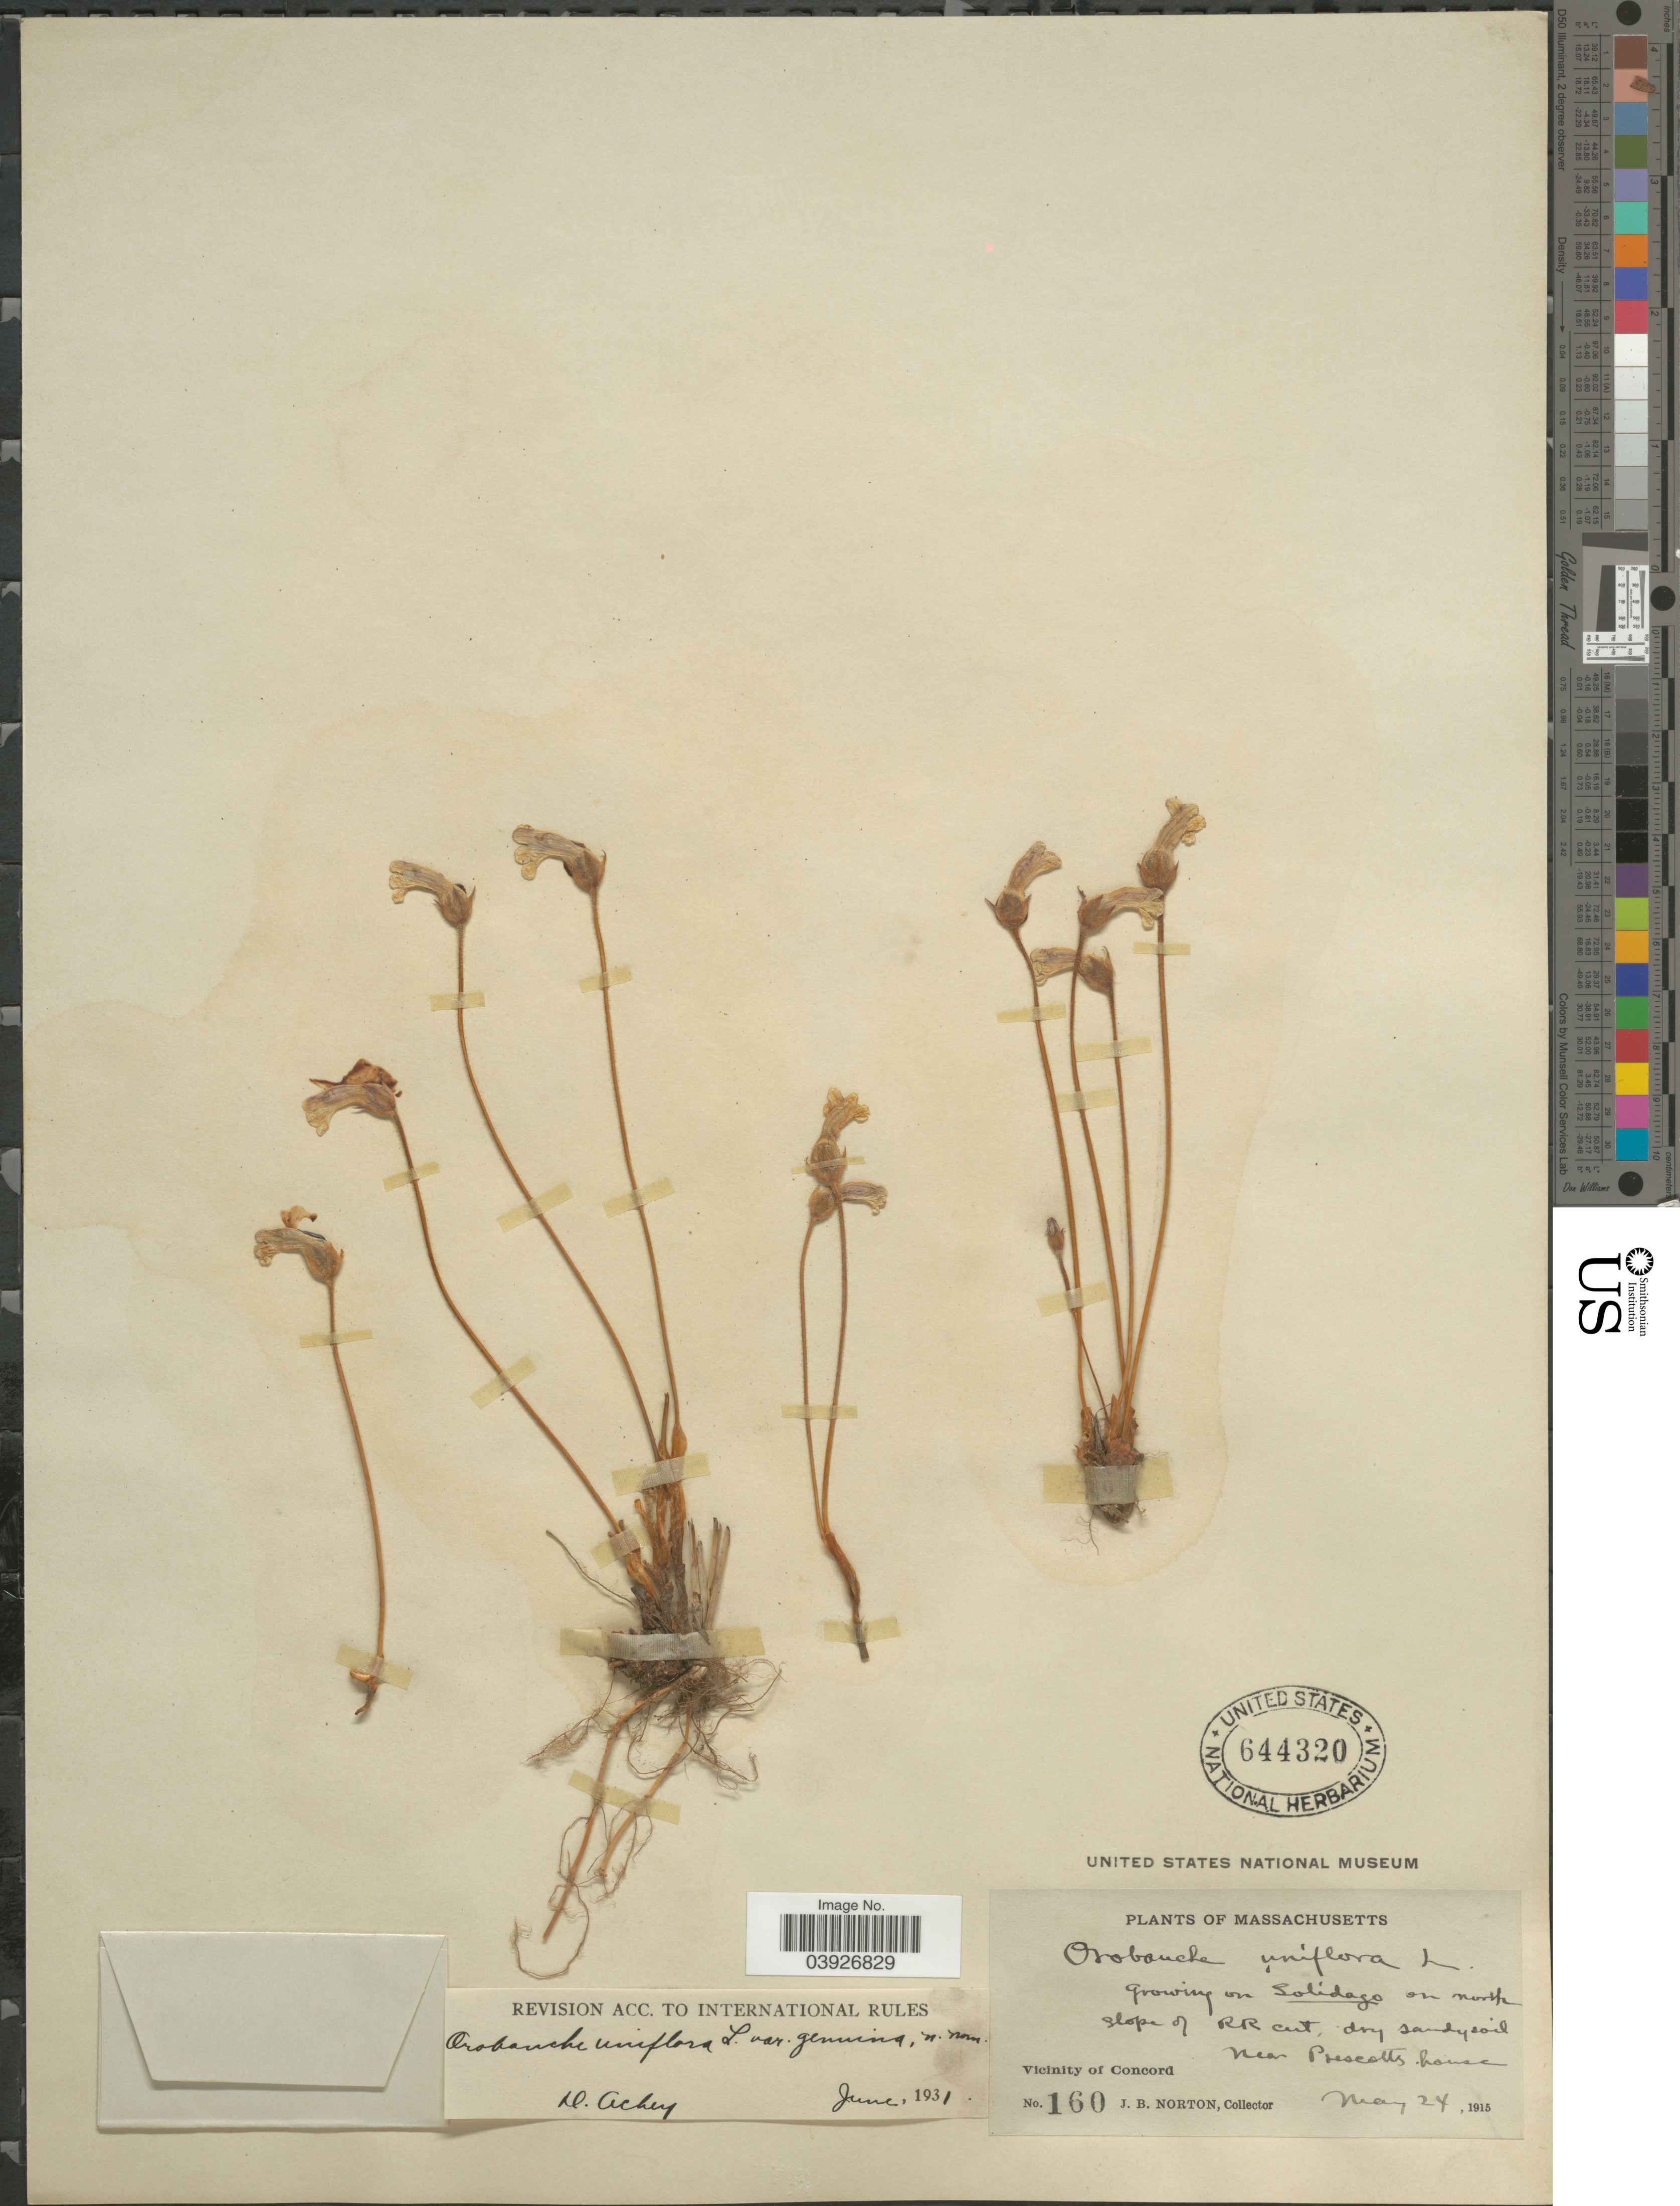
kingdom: Plantae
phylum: Tracheophyta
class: Magnoliopsida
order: Lamiales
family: Orobanchaceae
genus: Aphyllon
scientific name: Aphyllon uniflorum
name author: A. Gray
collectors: J. B. Norton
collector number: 160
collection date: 1915-05-24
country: United States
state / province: Massachusetts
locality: On north slope of RR cut, dry sandy soil near Prescotts house. Vicinity of Concord.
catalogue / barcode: US 644320